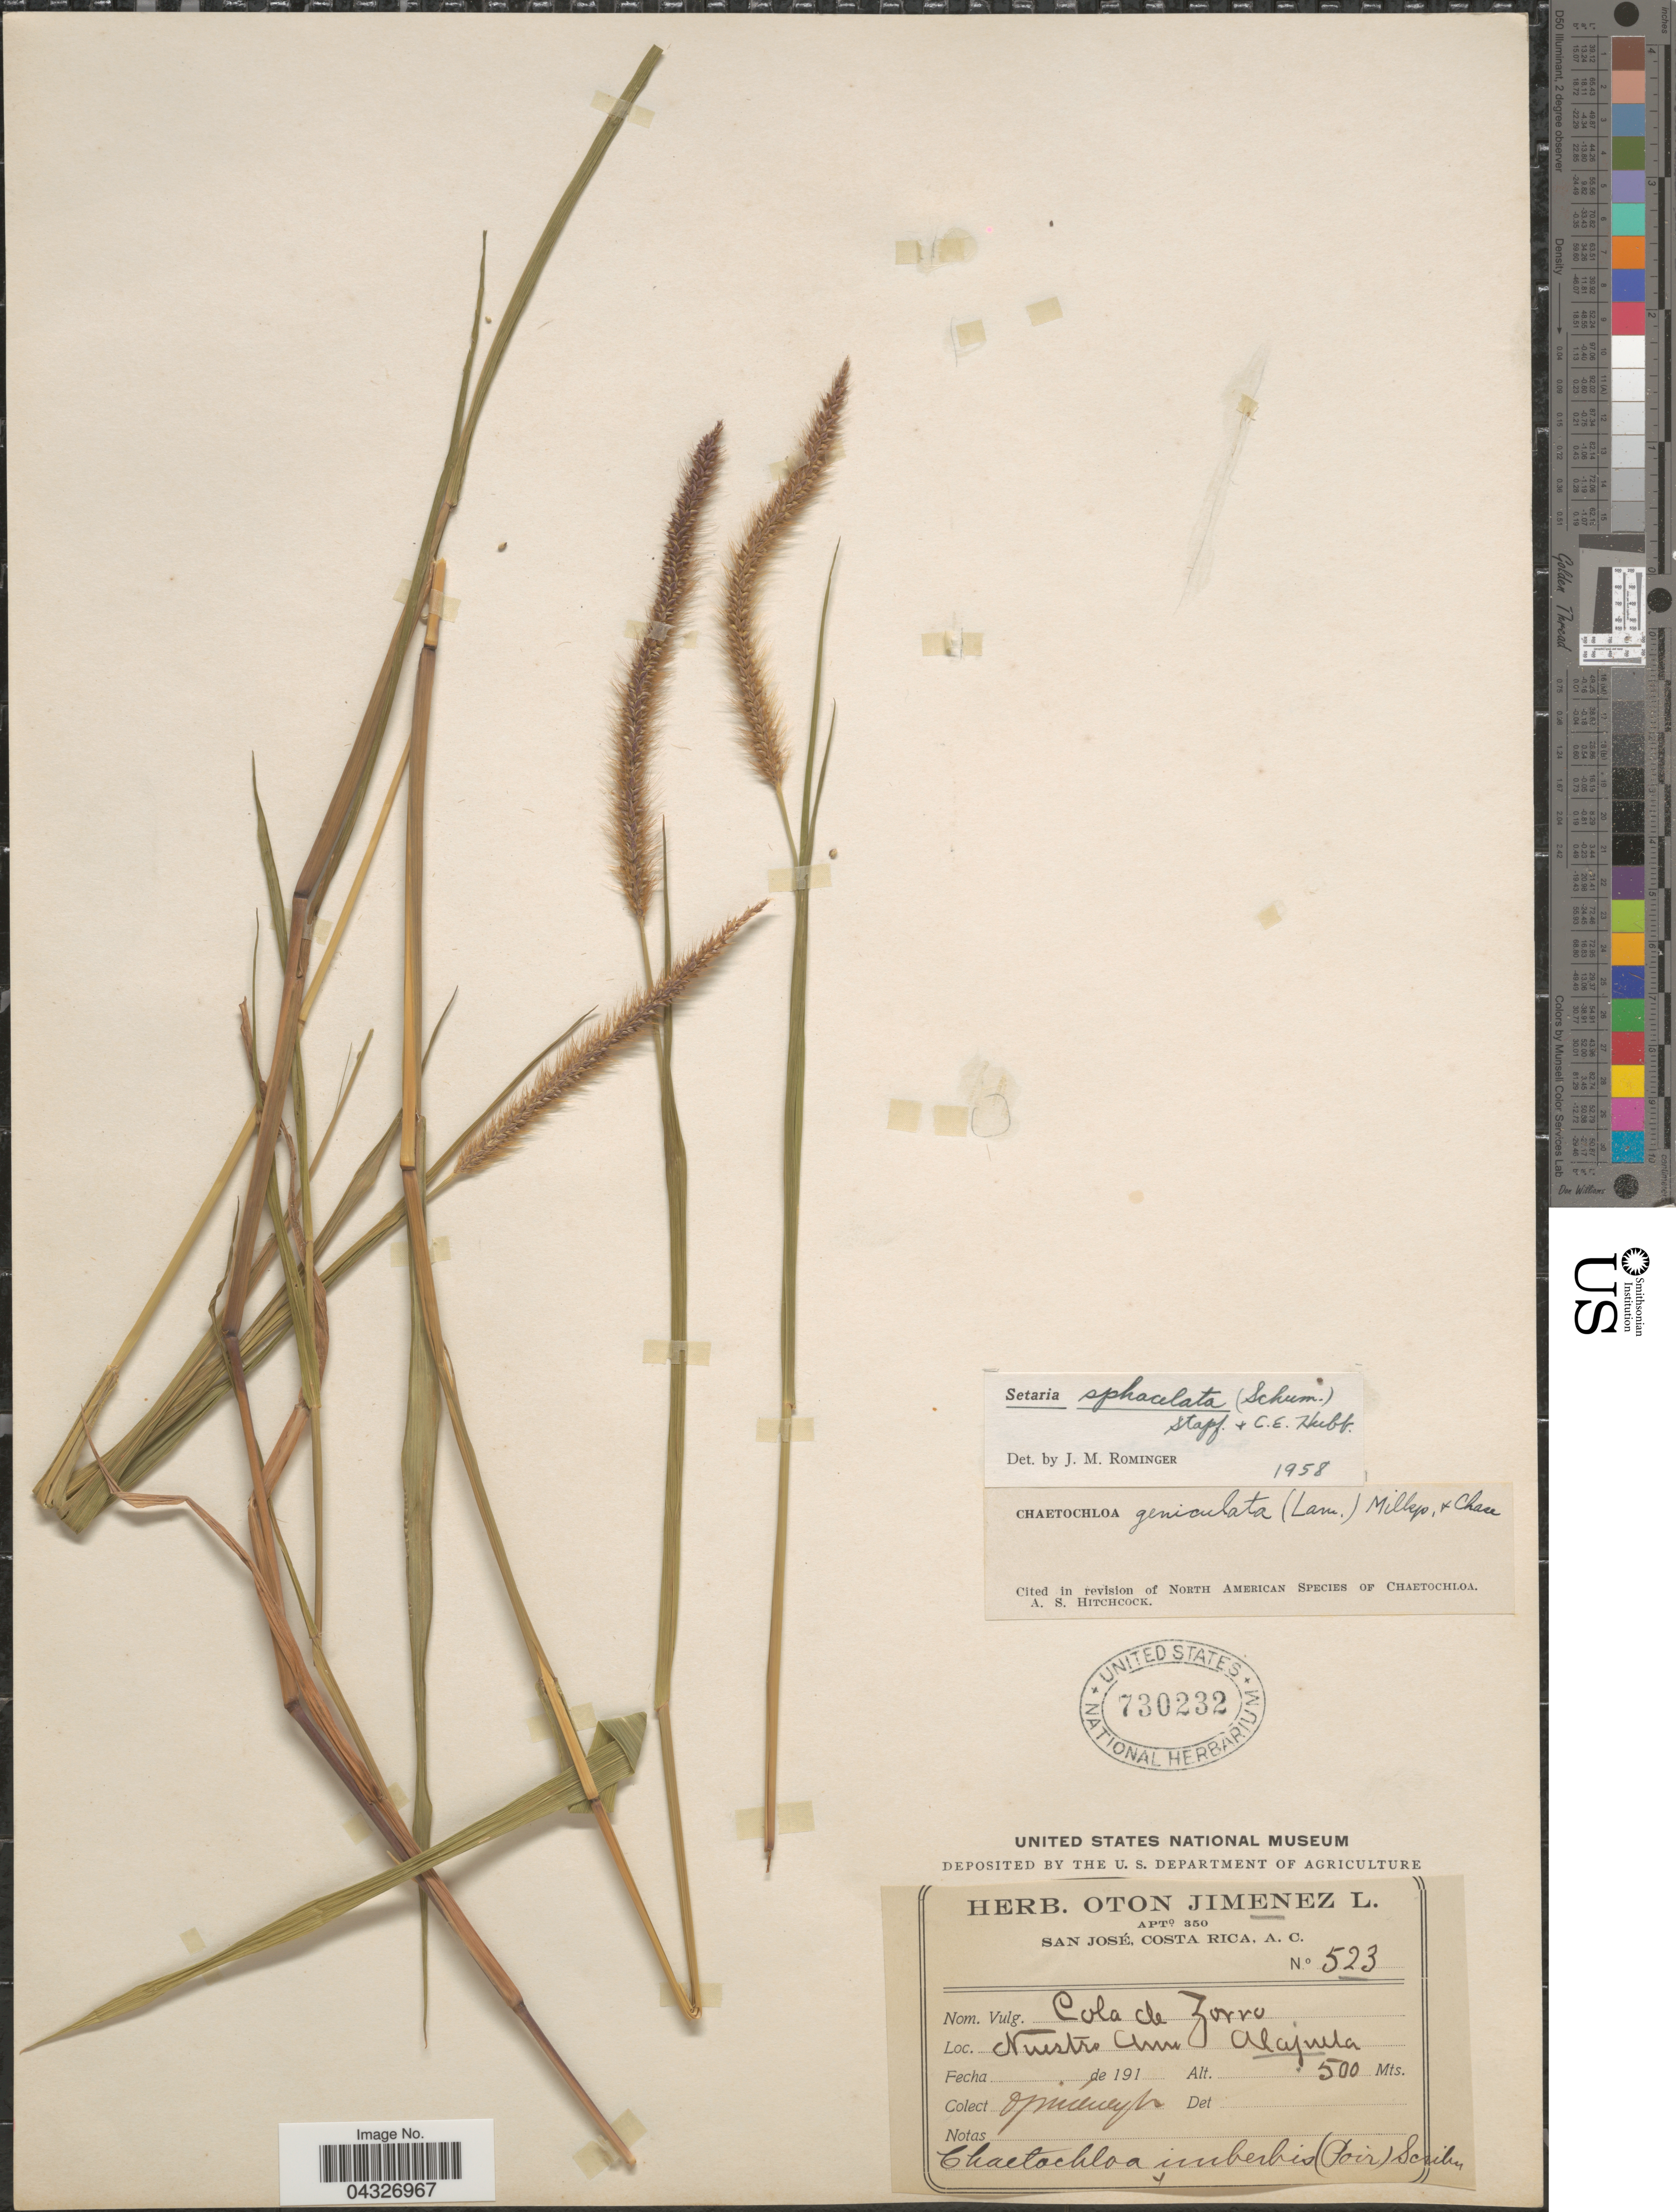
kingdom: Plantae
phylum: Tracheophyta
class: Liliopsida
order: Poales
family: Poaceae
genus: Setaria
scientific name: Setaria sphacelata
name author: (Schumach.) Stapf & Hubb. ex Moss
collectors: O. Jiménez L.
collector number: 523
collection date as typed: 191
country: Costa Rica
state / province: Alajuela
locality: Nuestro Amo.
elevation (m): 500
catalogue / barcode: US 730232